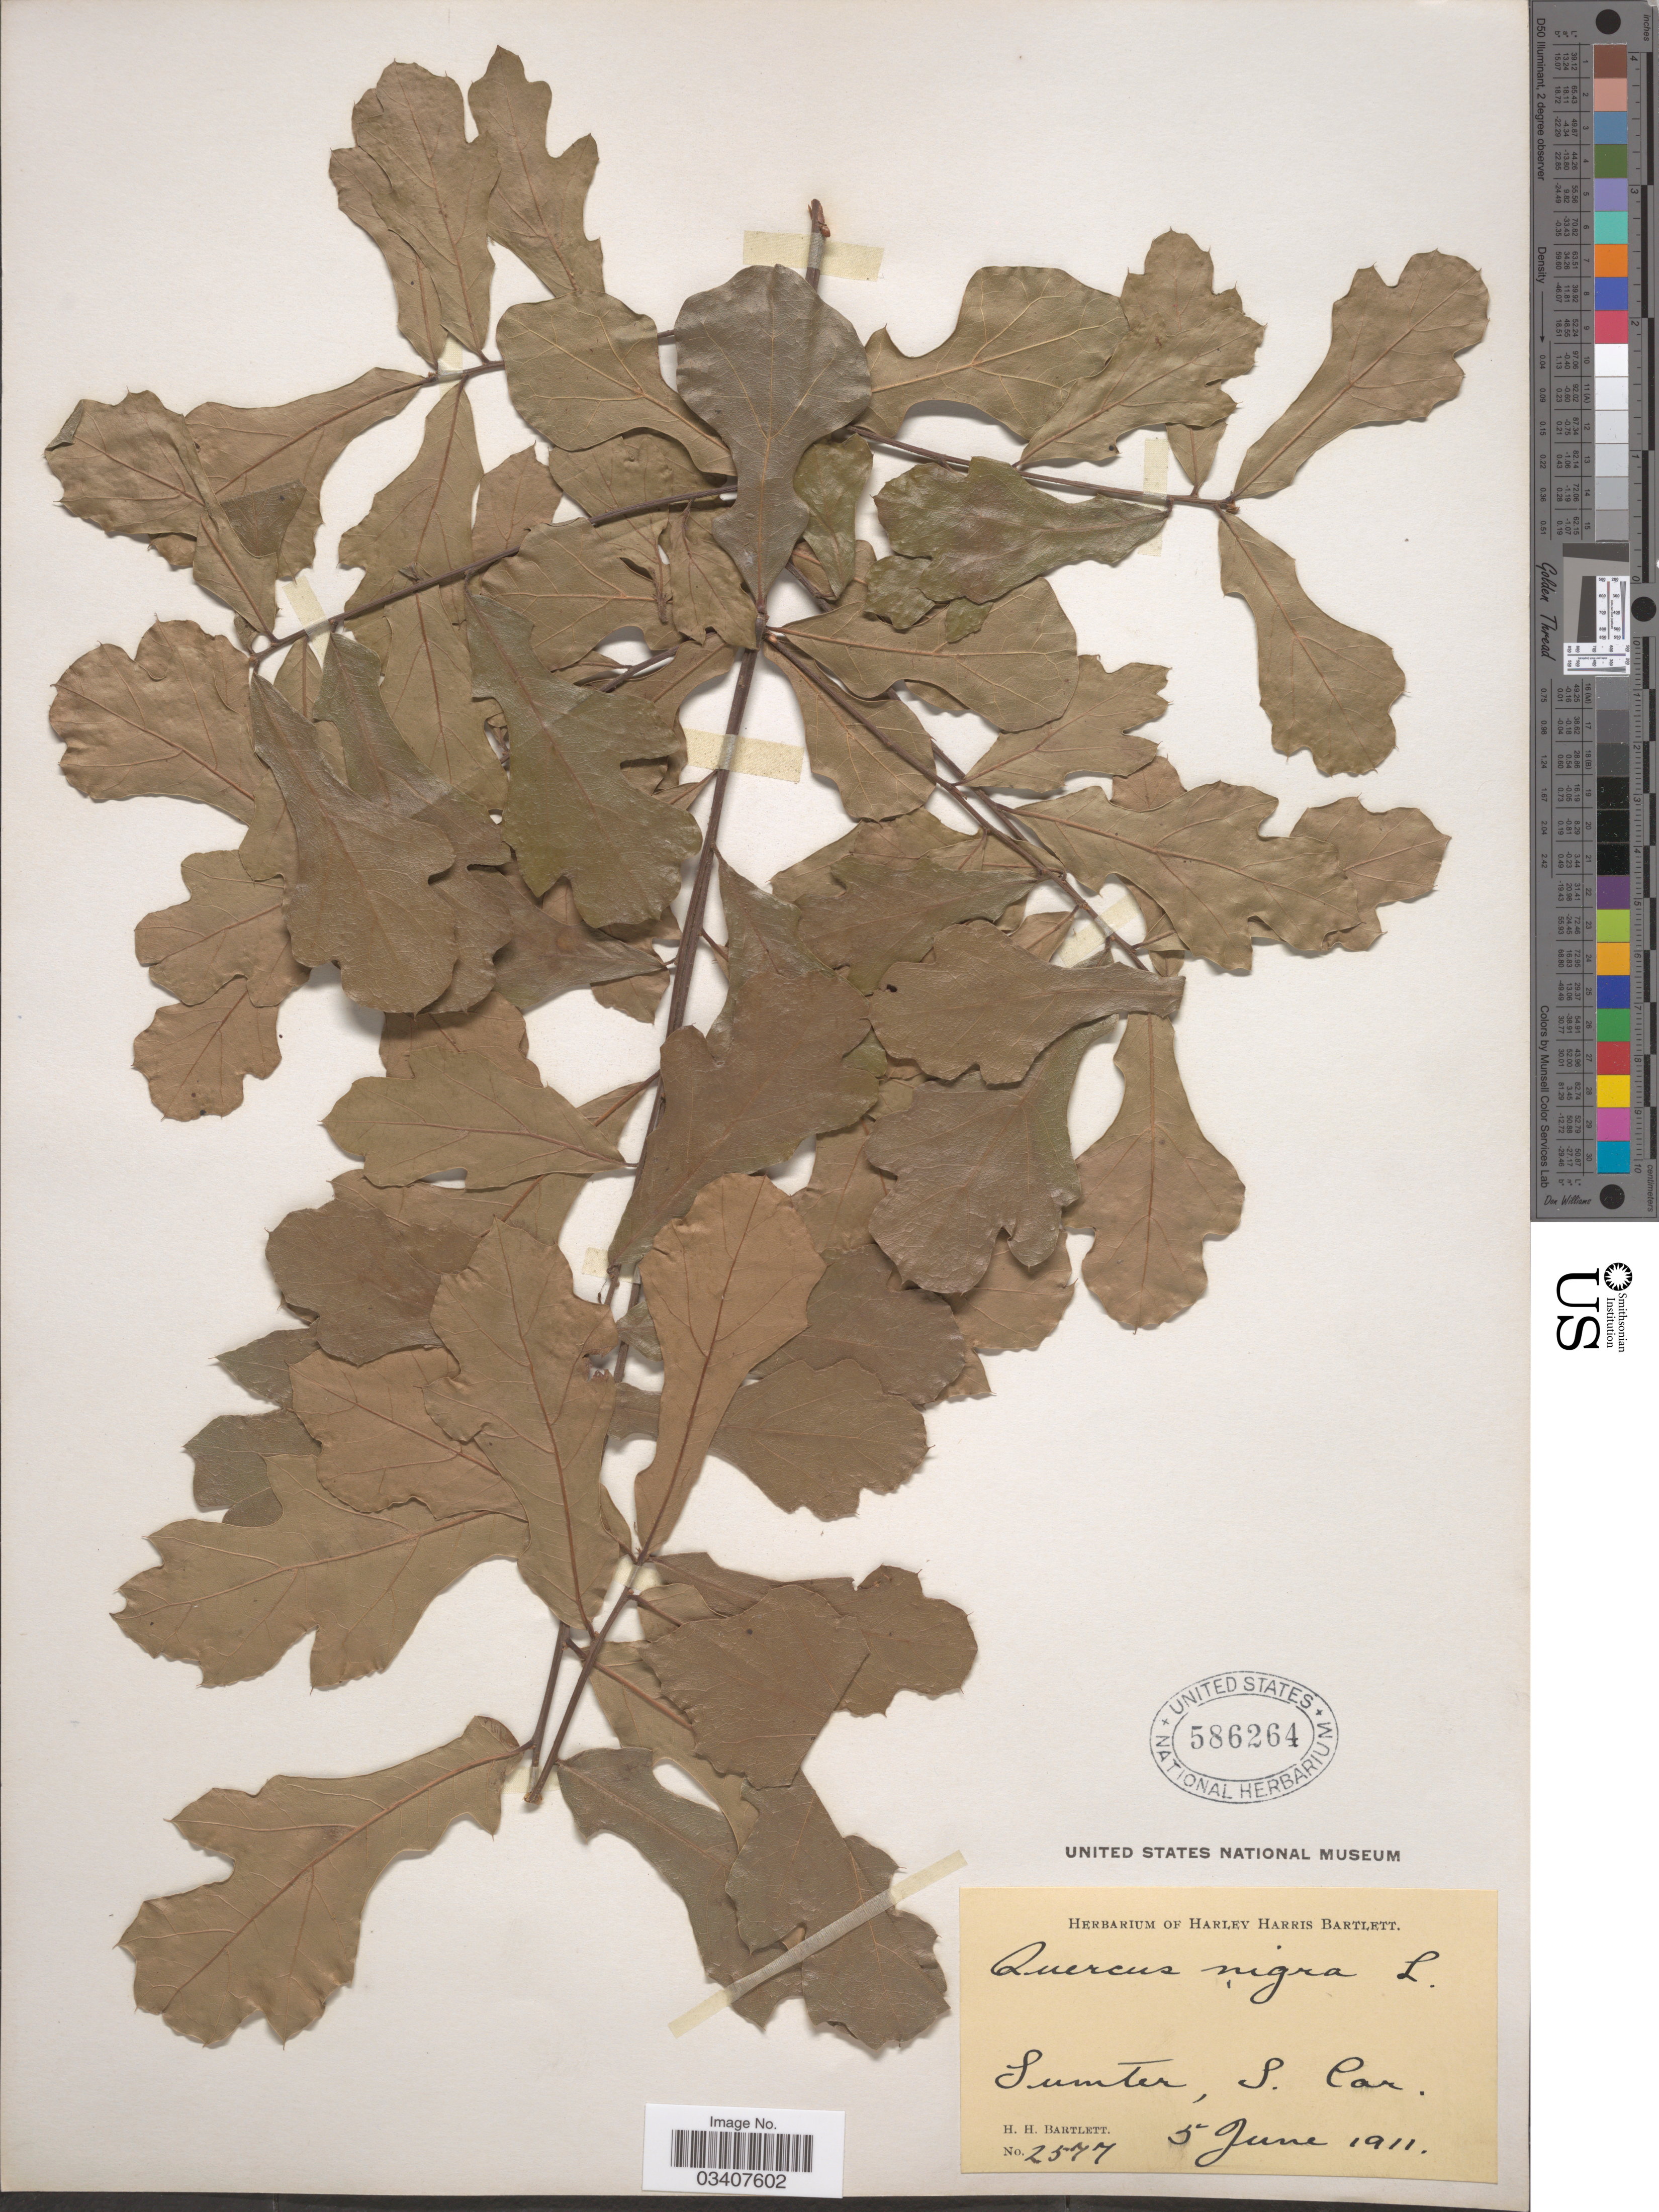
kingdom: Plantae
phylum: Tracheophyta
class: Magnoliopsida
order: Fagales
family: Fagaceae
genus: Quercus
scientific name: Quercus nigra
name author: L.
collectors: H. H. Bartlett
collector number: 2577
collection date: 1911-06-05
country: United States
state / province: South Carolina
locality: Sumter.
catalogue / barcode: US 586264